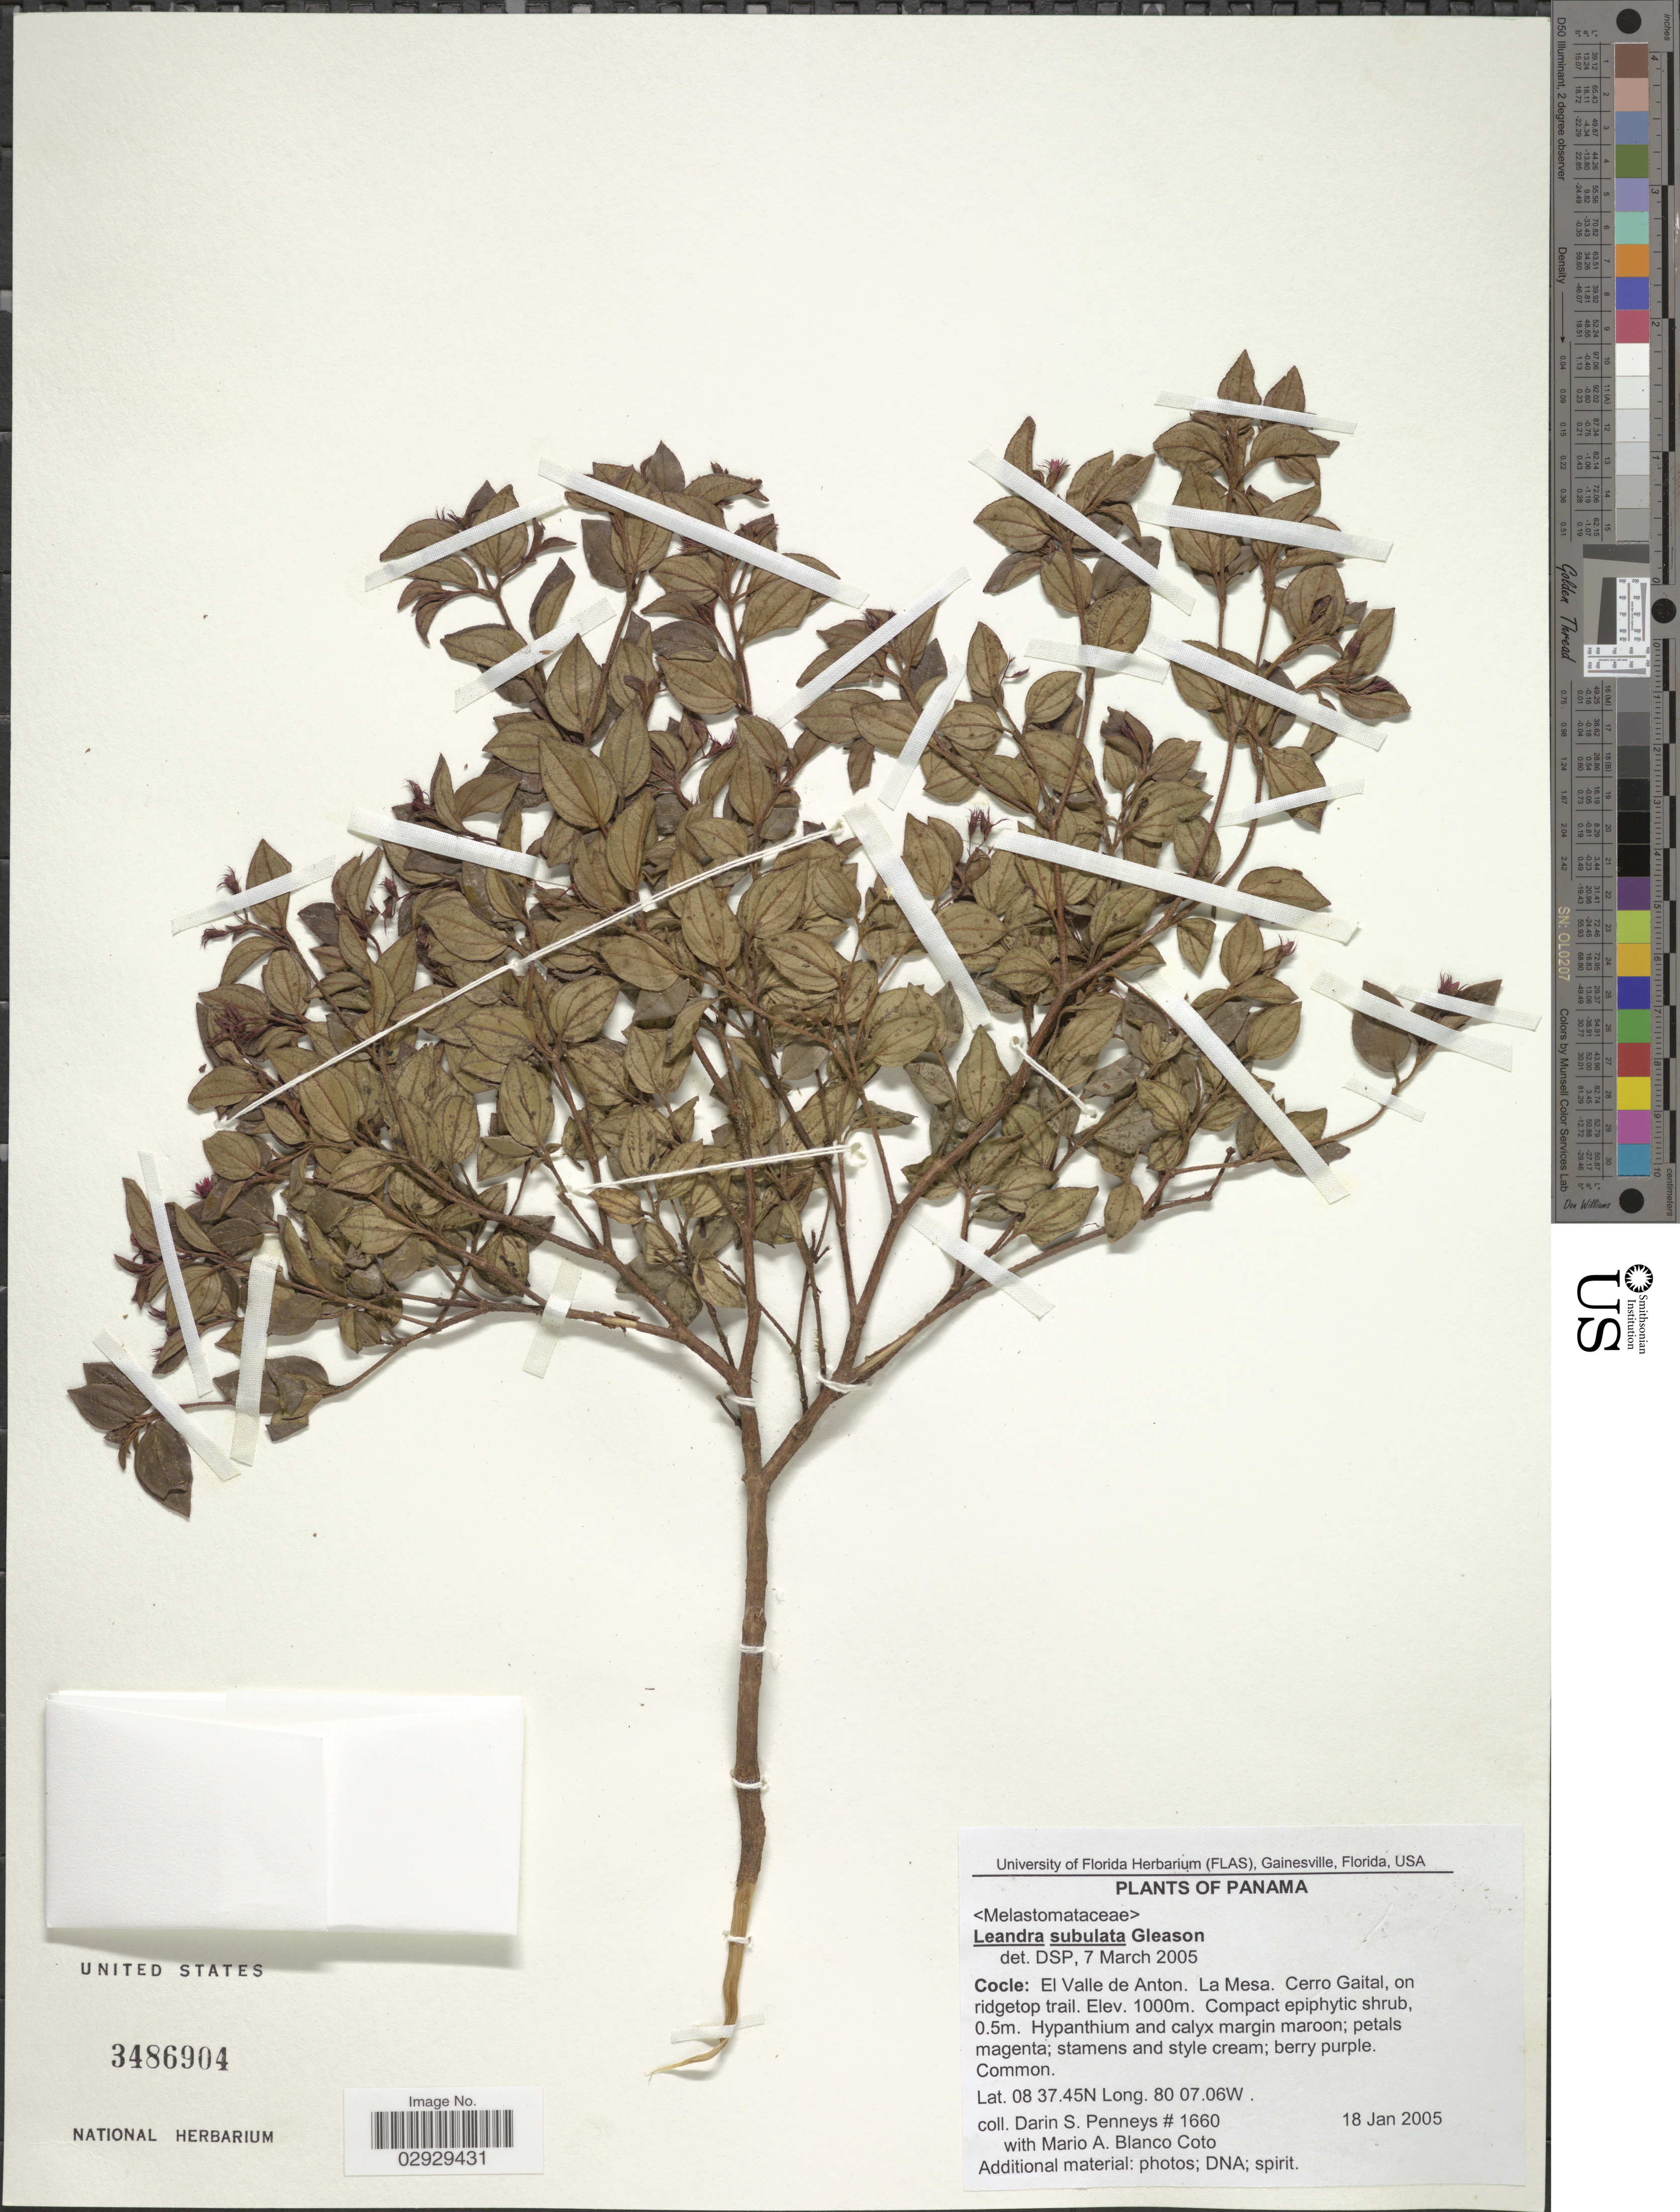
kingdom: Plantae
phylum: Tracheophyta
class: Magnoliopsida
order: Myrtales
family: Melastomataceae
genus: Leandra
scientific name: Leandra subulata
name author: Gleason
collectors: D. S. Penneys & M. Blanco Coto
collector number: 1660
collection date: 2005-01-18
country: Panama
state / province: Coclé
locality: El Valle de Anton. La Mesa. Cerro Gaital, on ridgetop trail.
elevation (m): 1000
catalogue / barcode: US 3486904